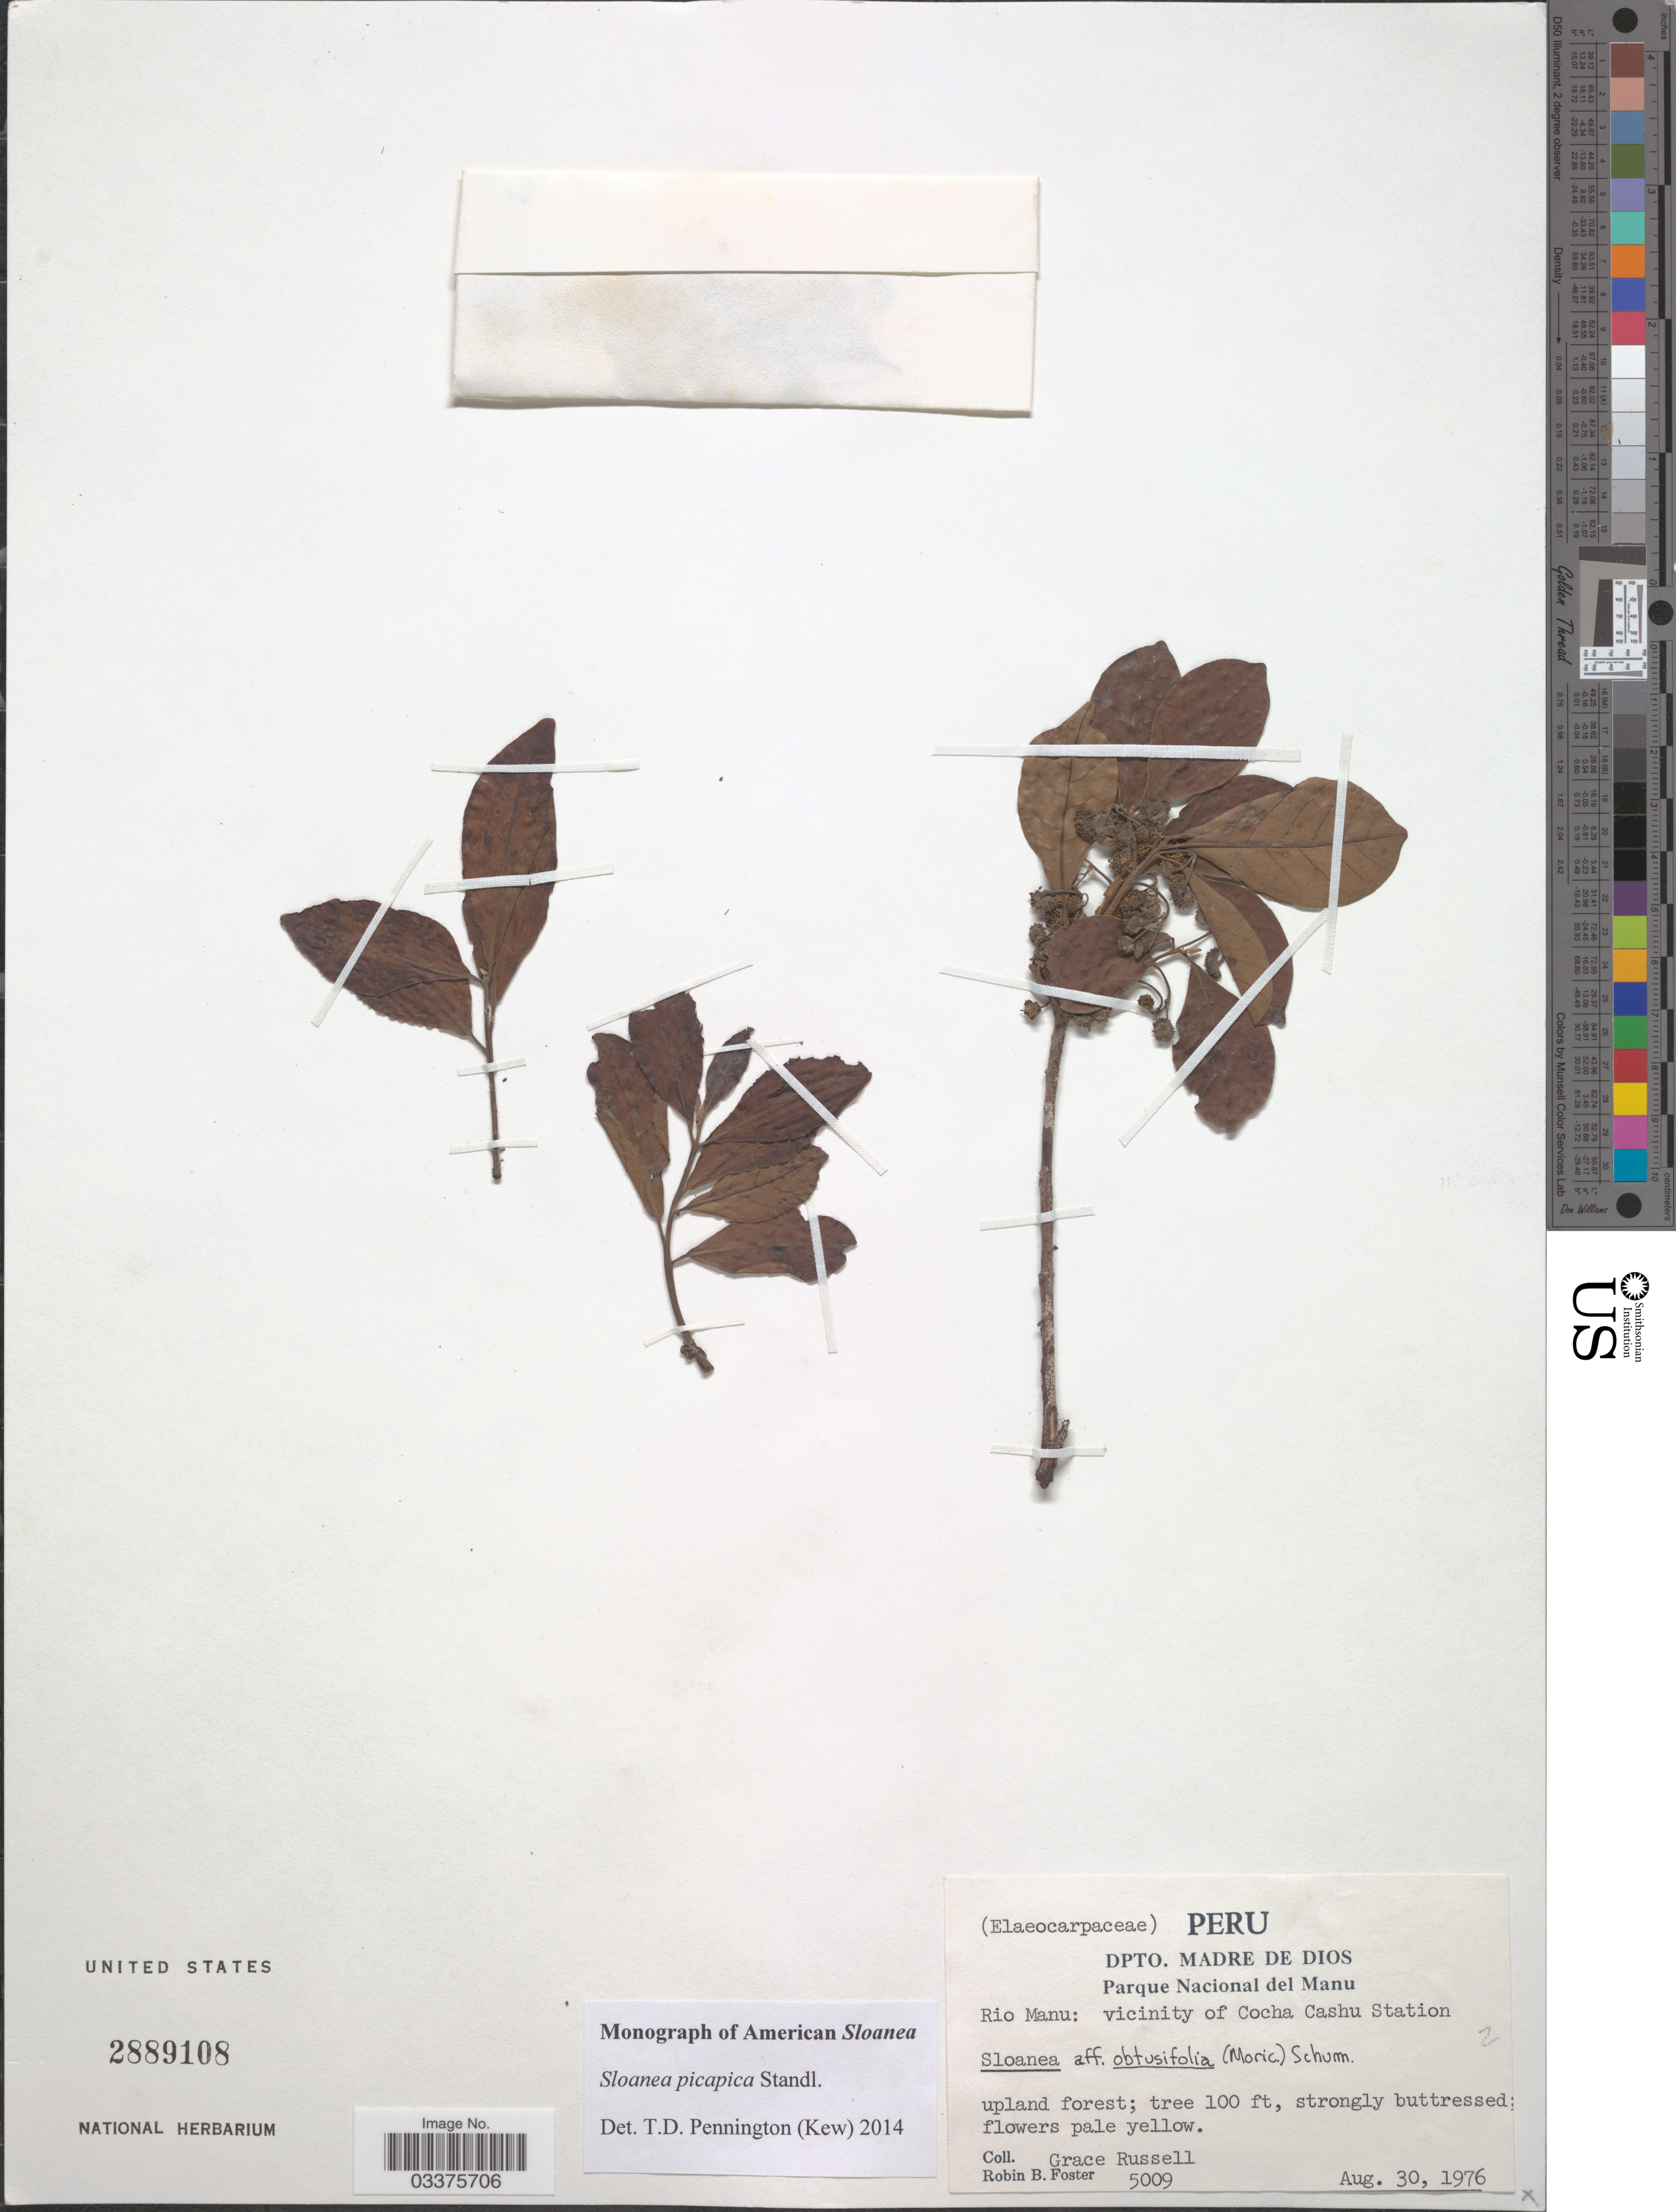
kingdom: Plantae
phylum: Tracheophyta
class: Magnoliopsida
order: Oxalidales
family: Elaeocarpaceae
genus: Sloanea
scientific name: Sloanea picapica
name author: Standl.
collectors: G. Russell & R. B. Foster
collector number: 5009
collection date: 1976-08-30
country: Peru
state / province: Madre de Dios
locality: Dpto. Madre de Dios. Parque Nacional del Manu. Rio Manu; vicinity of Cocha Cashu Station.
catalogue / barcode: US 2889108